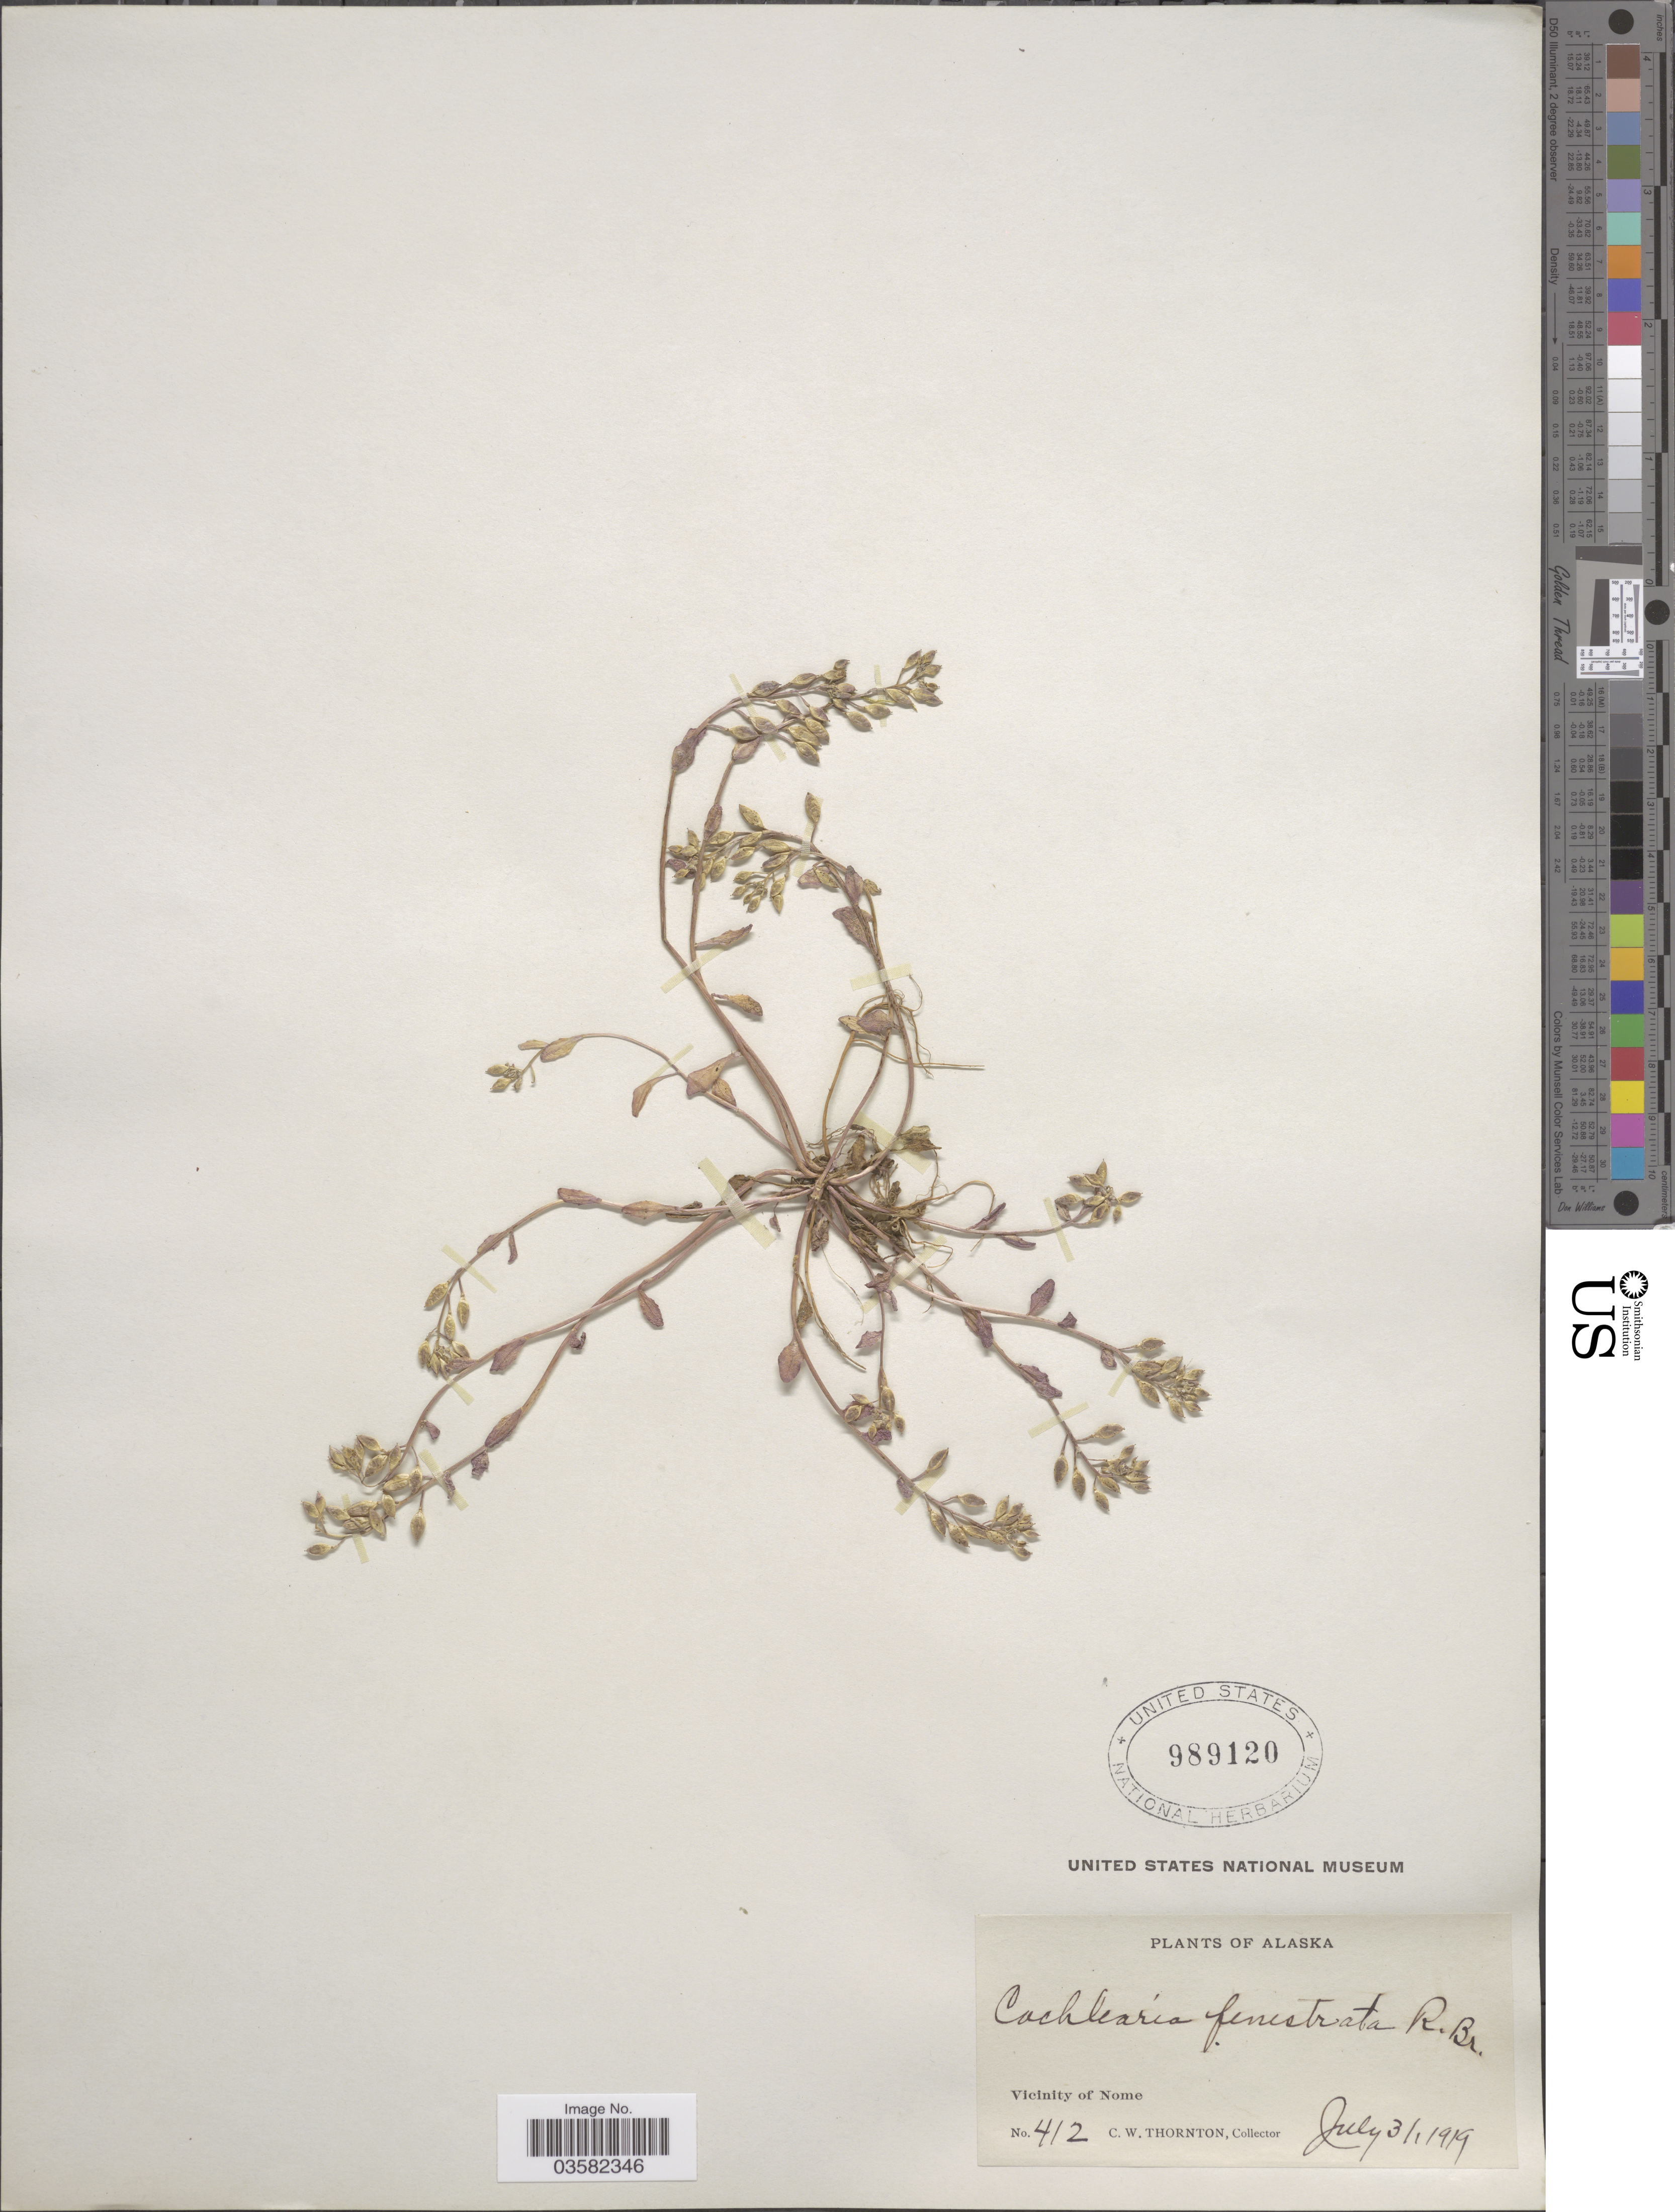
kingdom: Plantae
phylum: Tracheophyta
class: Magnoliopsida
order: Brassicales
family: Brassicaceae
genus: Cochlearia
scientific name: Cochlearia oblongifolia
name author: DC.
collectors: C. Thornton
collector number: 412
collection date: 1919-07-31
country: United States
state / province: Alaska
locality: Vicinity of Nome.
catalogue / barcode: US 989120